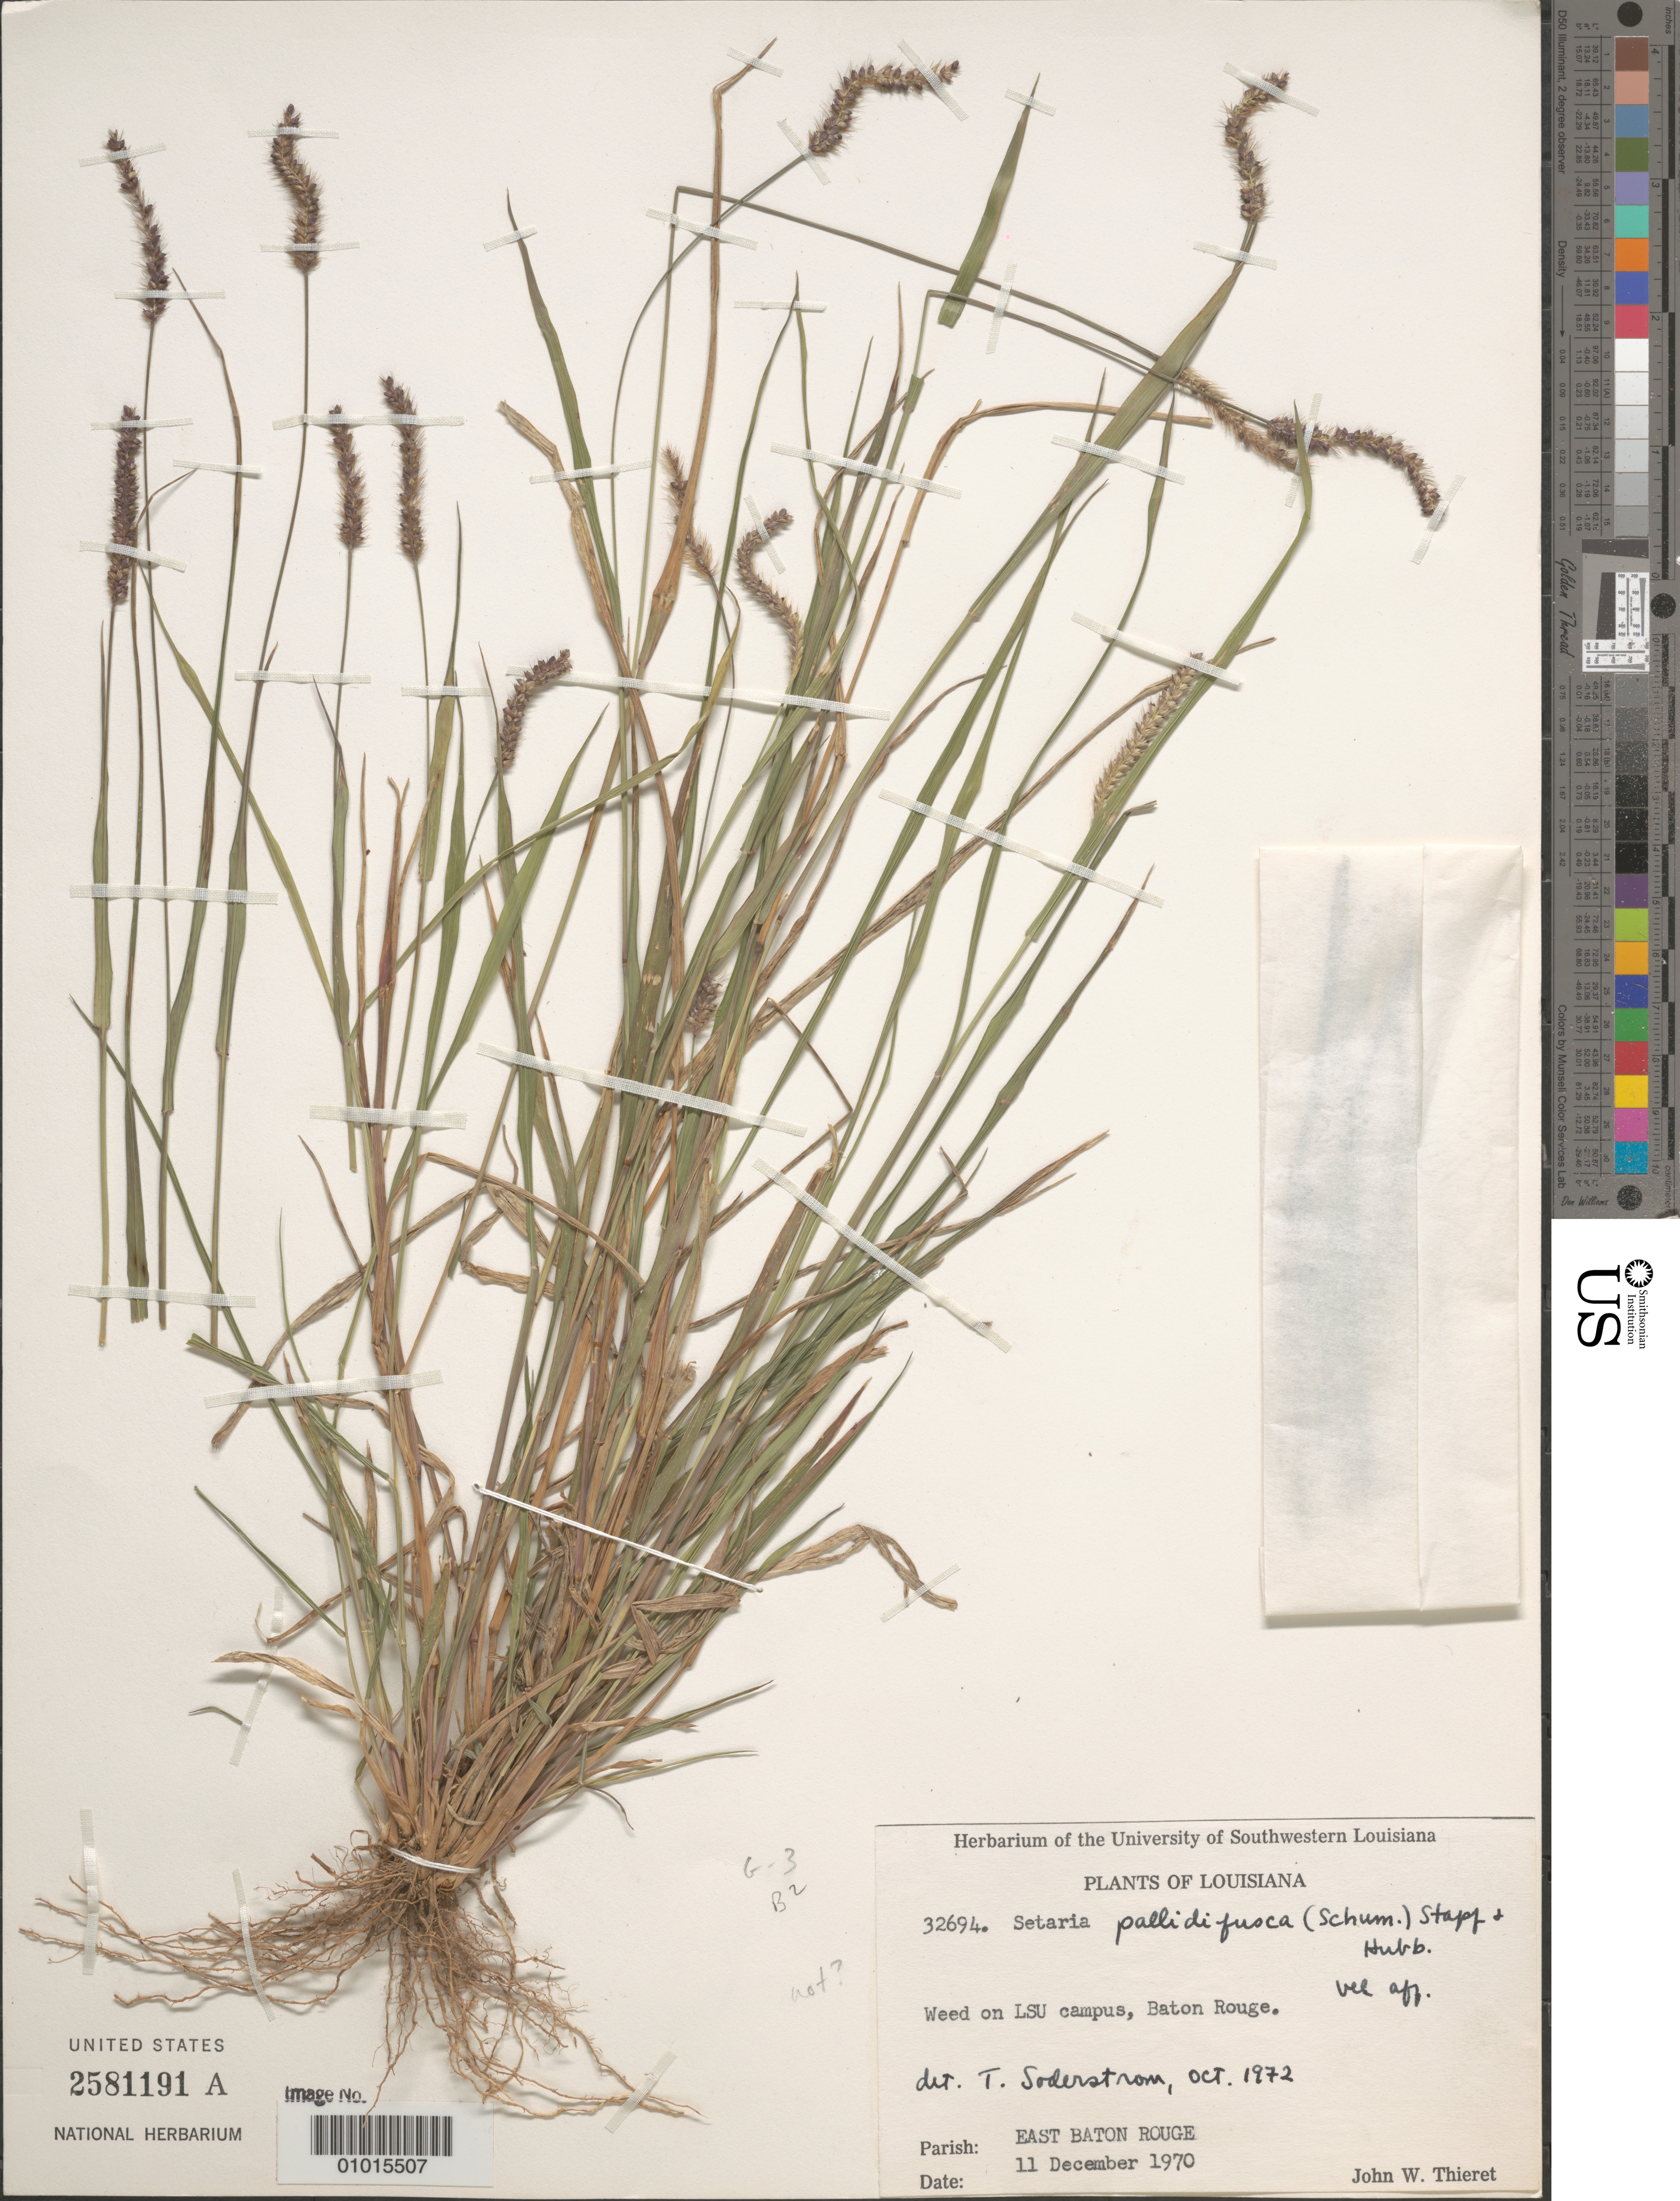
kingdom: Plantae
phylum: Tracheophyta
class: Liliopsida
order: Poales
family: Poaceae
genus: Setaria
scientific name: Setaria pallide-fusca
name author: (Schumach.) Stapf & C.E. Hubb.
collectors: J. W. Thieret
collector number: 32694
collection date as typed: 11 Dec 1970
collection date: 1970-12-11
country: United States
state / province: Louisiana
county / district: Baton Rouge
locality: LSU Campus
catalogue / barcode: US 2581191